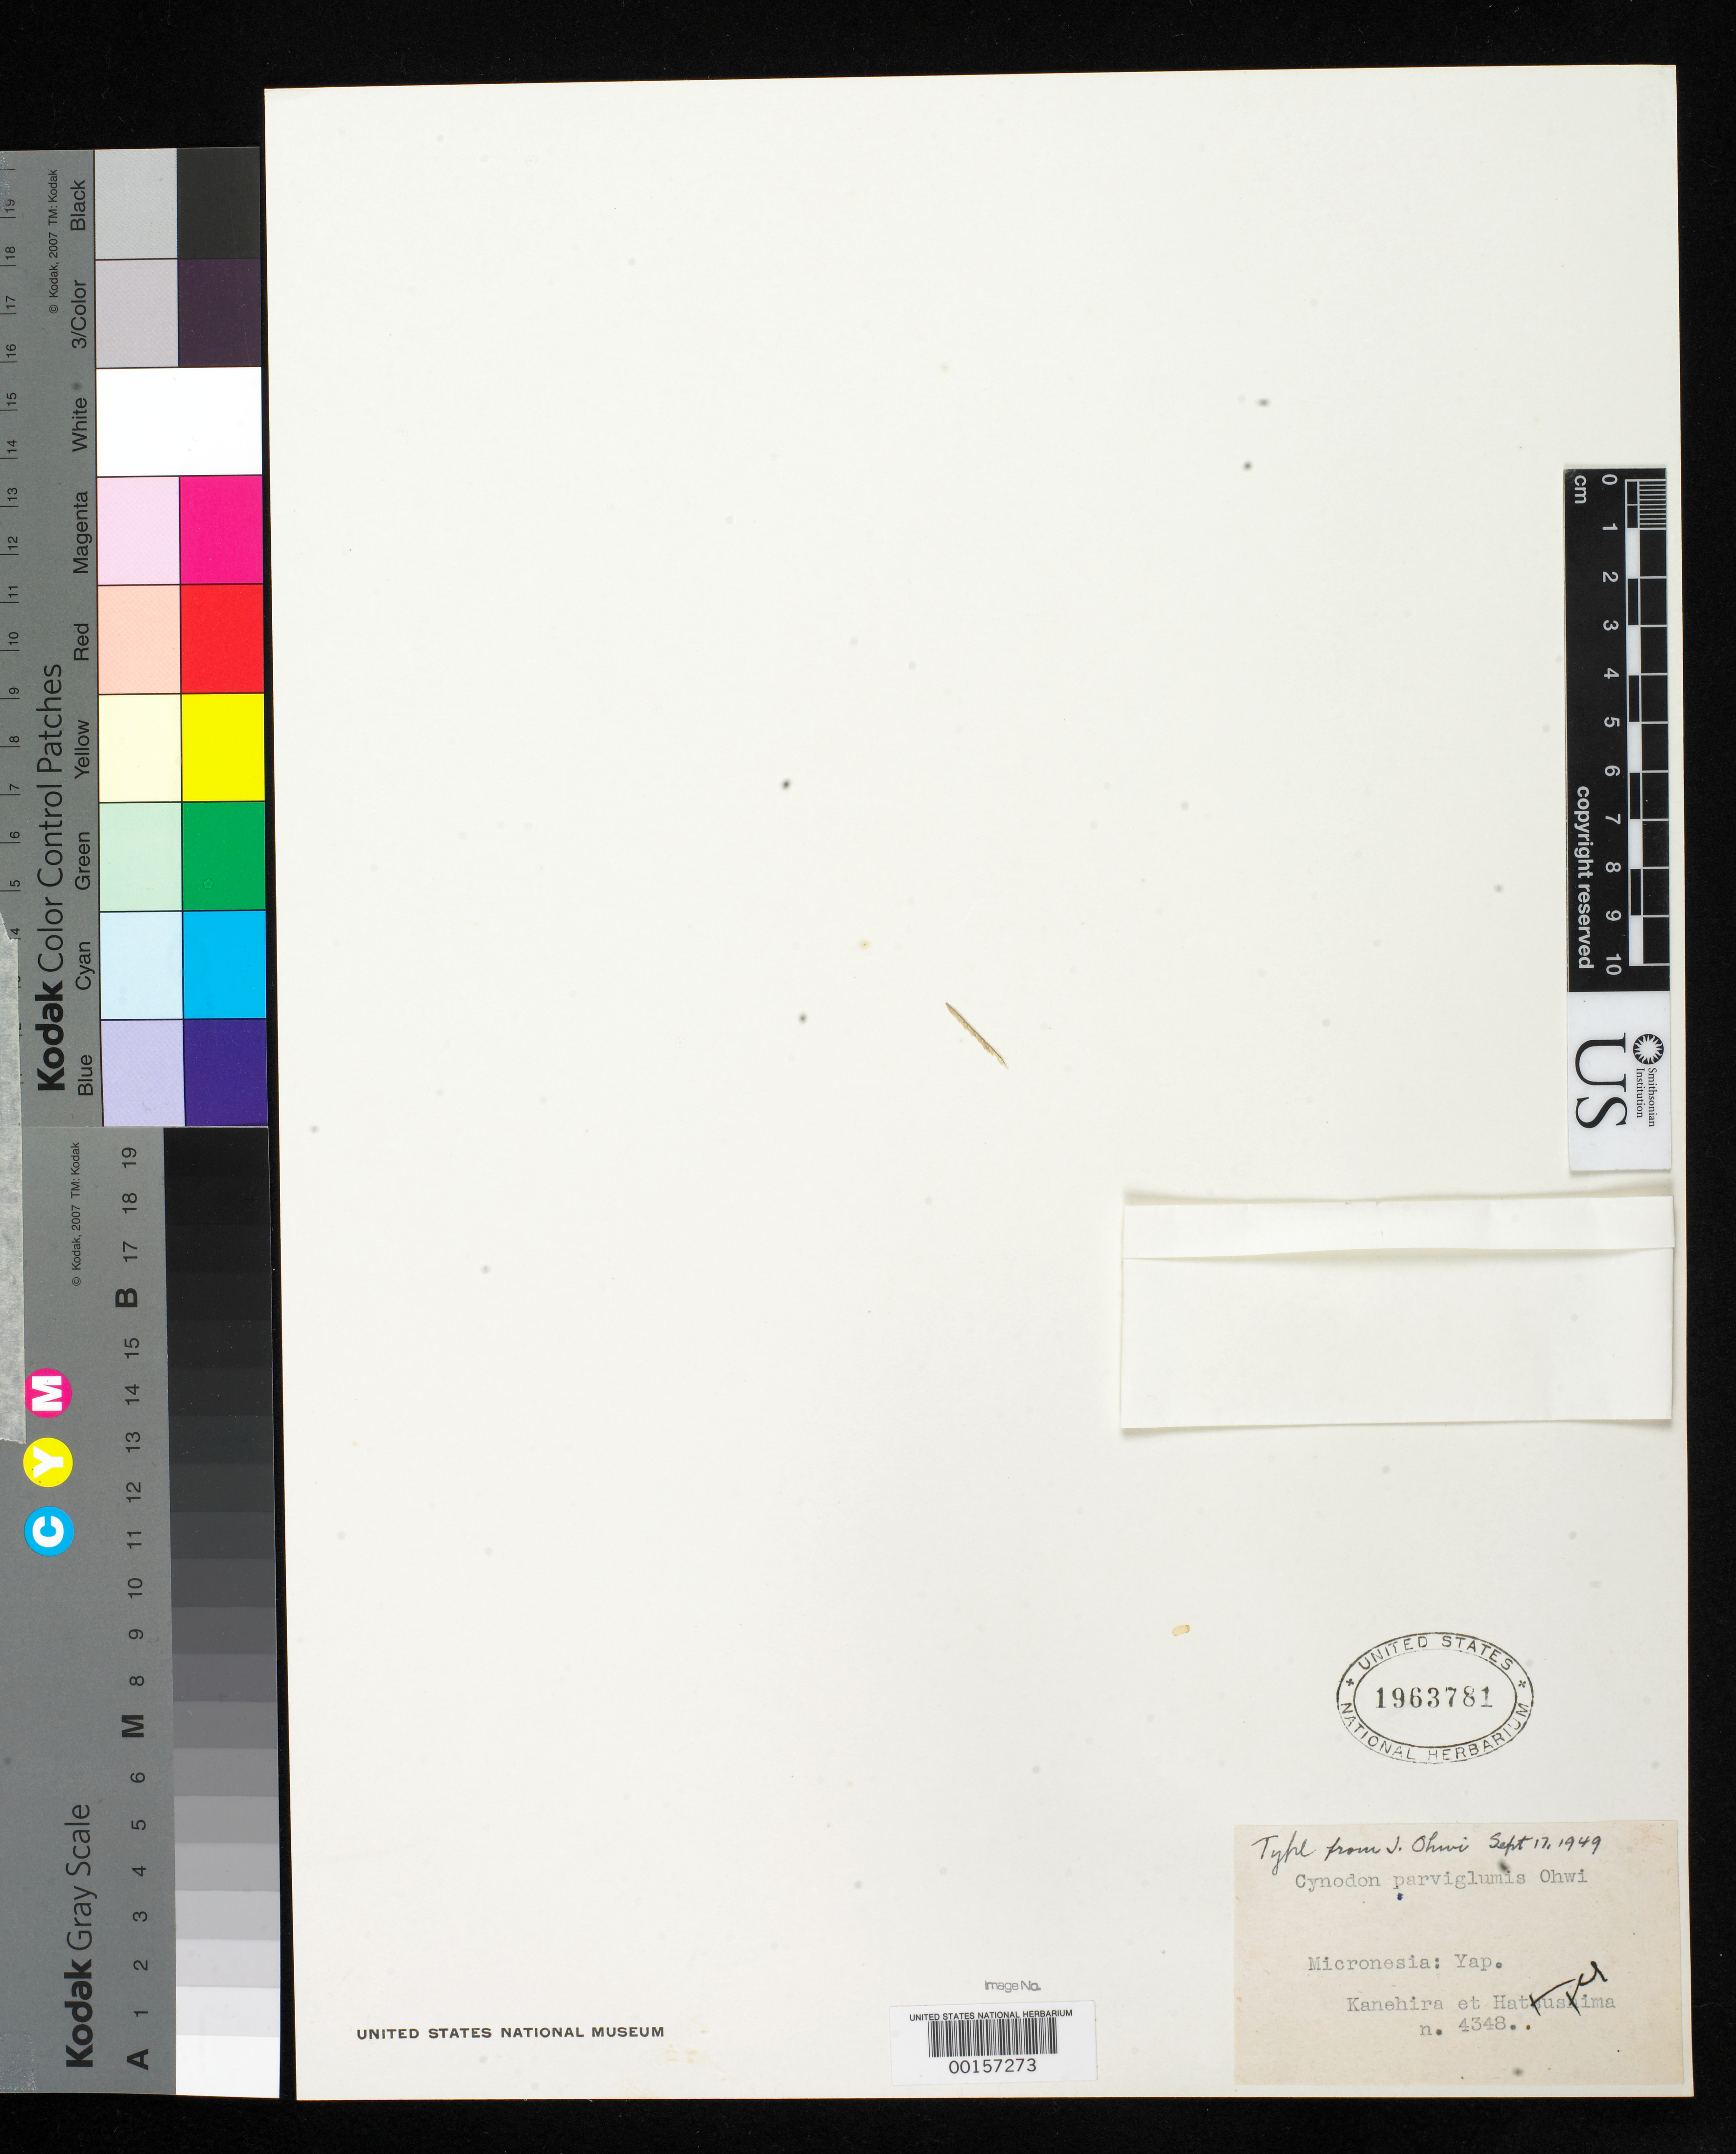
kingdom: Plantae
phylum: Tracheophyta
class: Liliopsida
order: Poales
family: Poaceae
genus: Cynodon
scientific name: Cynodon parviglumis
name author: Ohwi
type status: Type Fragment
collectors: R. Kanehira & S. Hatusima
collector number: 4348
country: Micronesia, Federated States of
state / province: Yap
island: Yap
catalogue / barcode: US 1963781